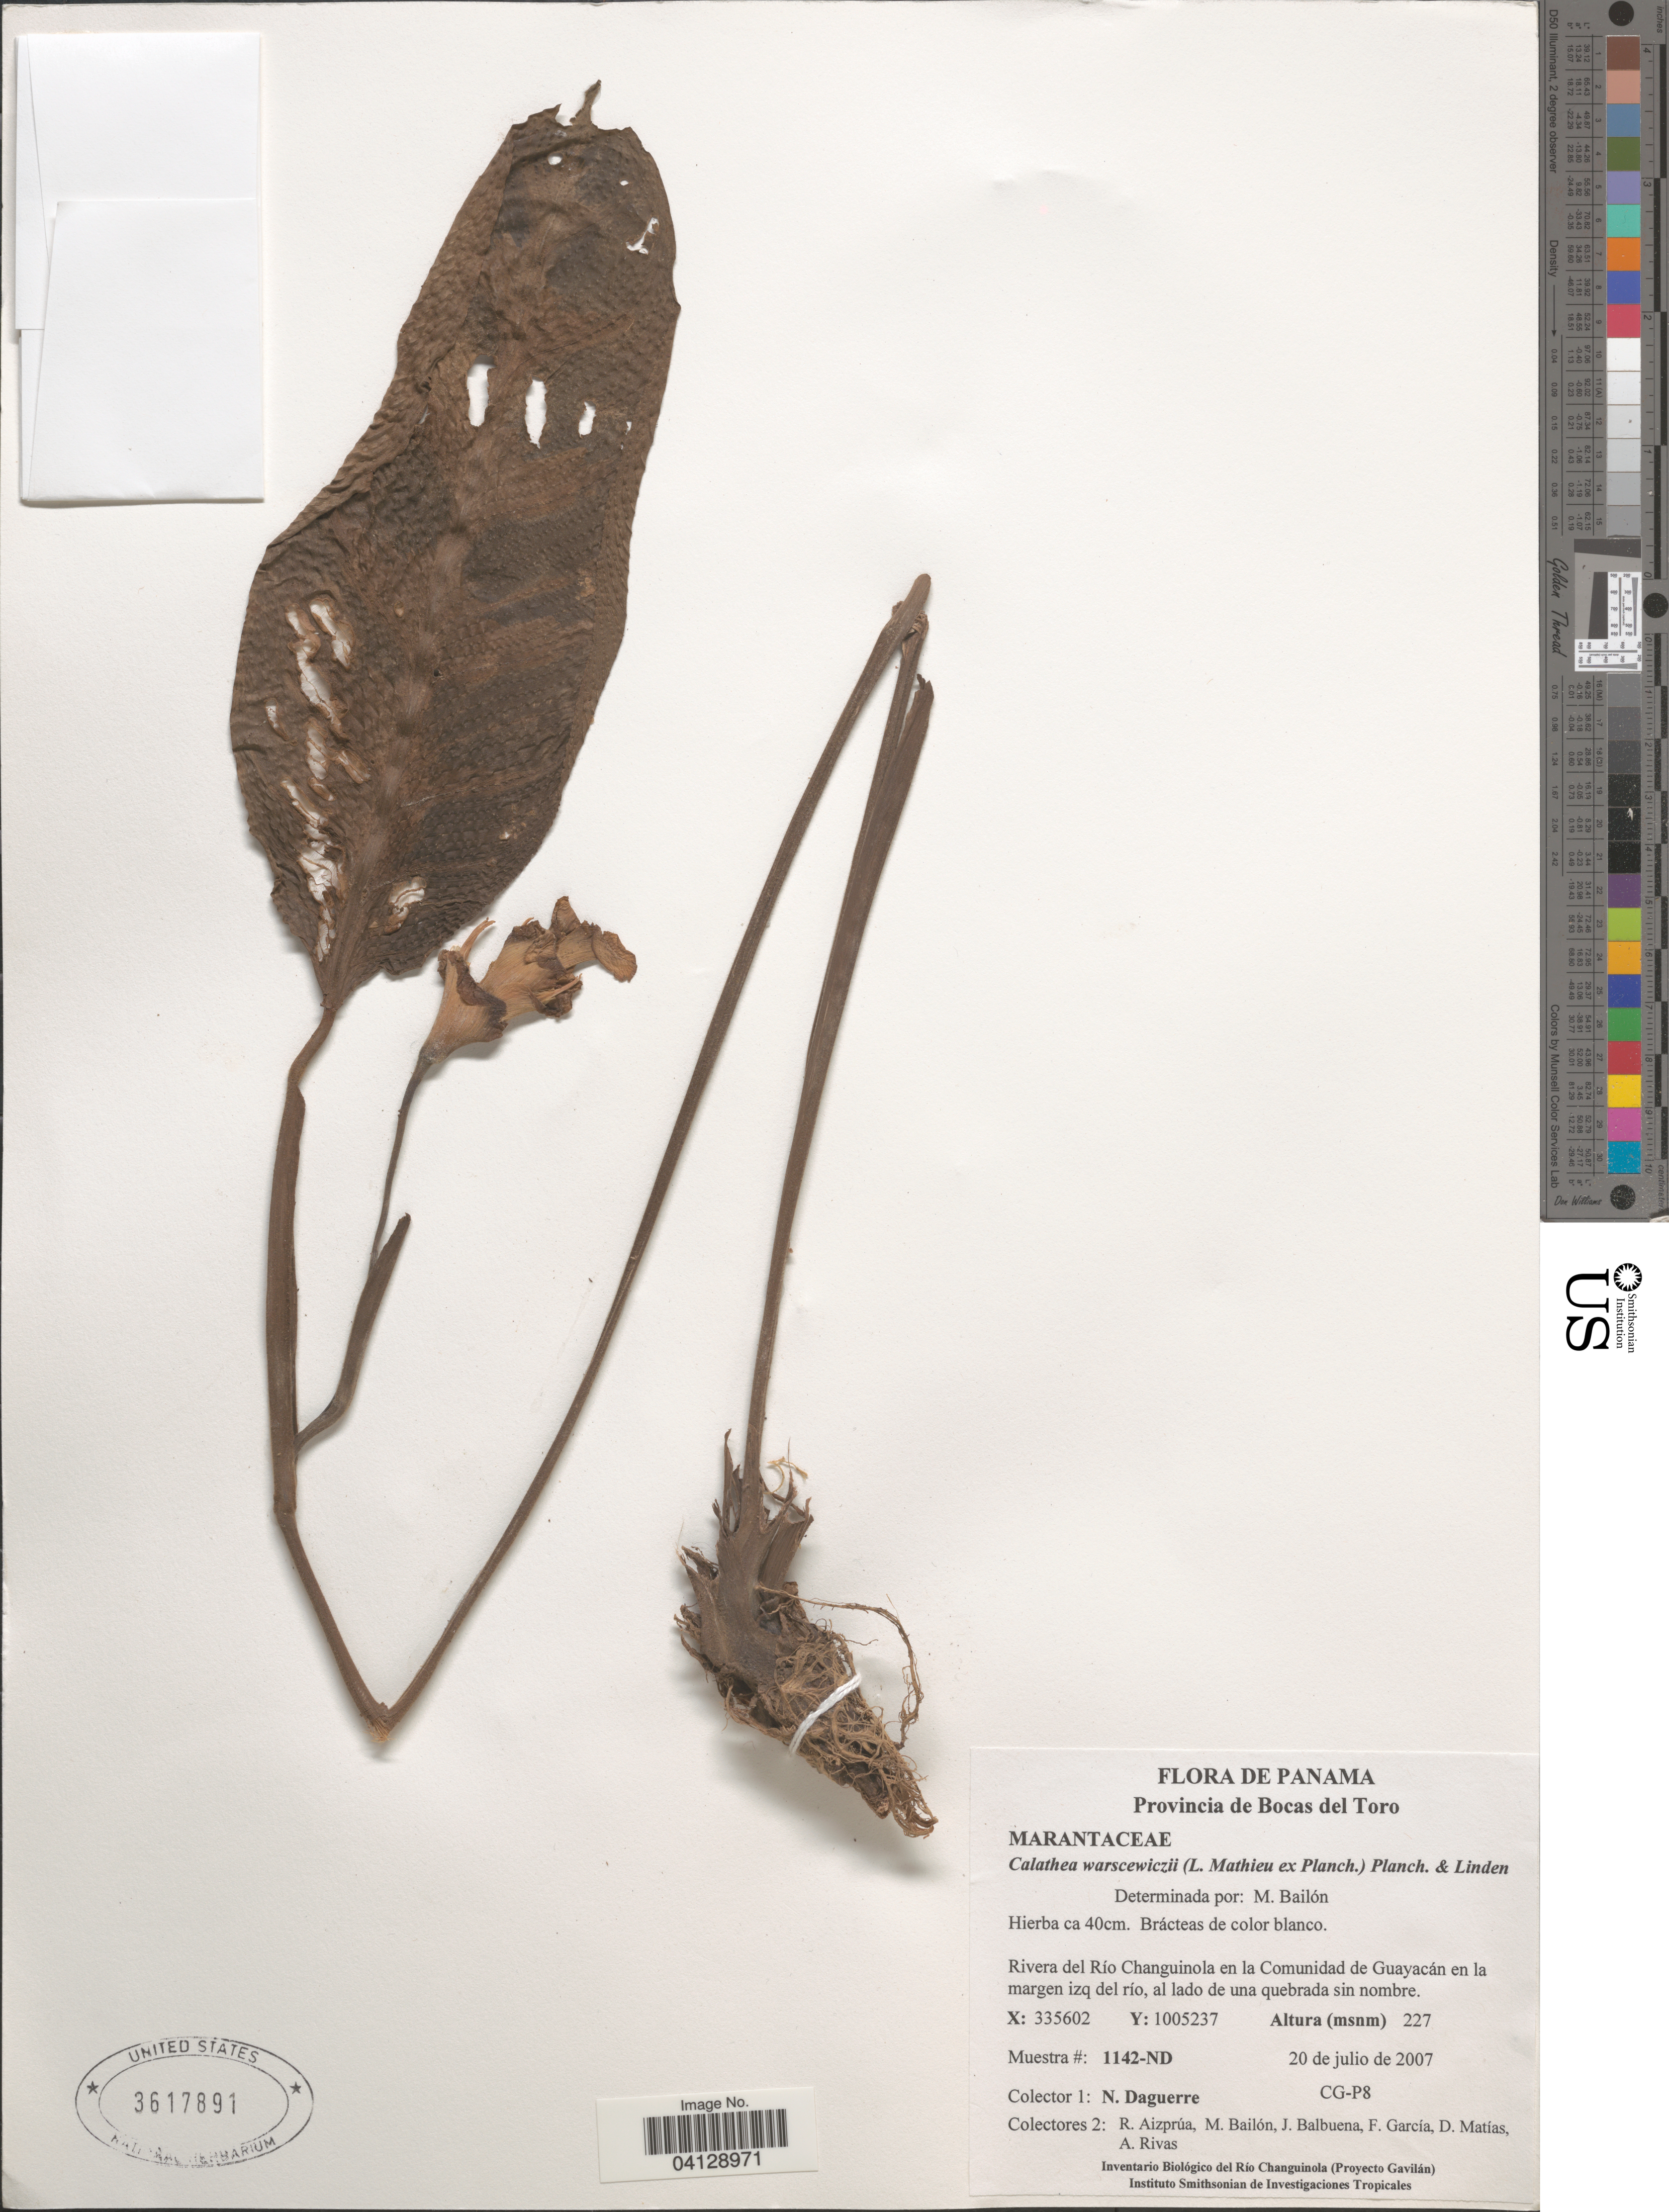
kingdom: Plantae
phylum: Tracheophyta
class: Liliopsida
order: Zingiberales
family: Marantaceae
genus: Calathea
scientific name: Calathea warscewiczii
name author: (Math.) Körn.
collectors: N. Daguerre, R. Aizprúa, M. Bailón, J. Balbuena & et al.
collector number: CG-P8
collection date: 2007-07-20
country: Panama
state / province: Bocas del Toro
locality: Rivera del Río Changuinola en la Comunidad de Guayacán en la margen izq del río, al lado de una quebrada sin nombre. X: 335602 Y: 1005237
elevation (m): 227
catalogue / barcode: US 3617891